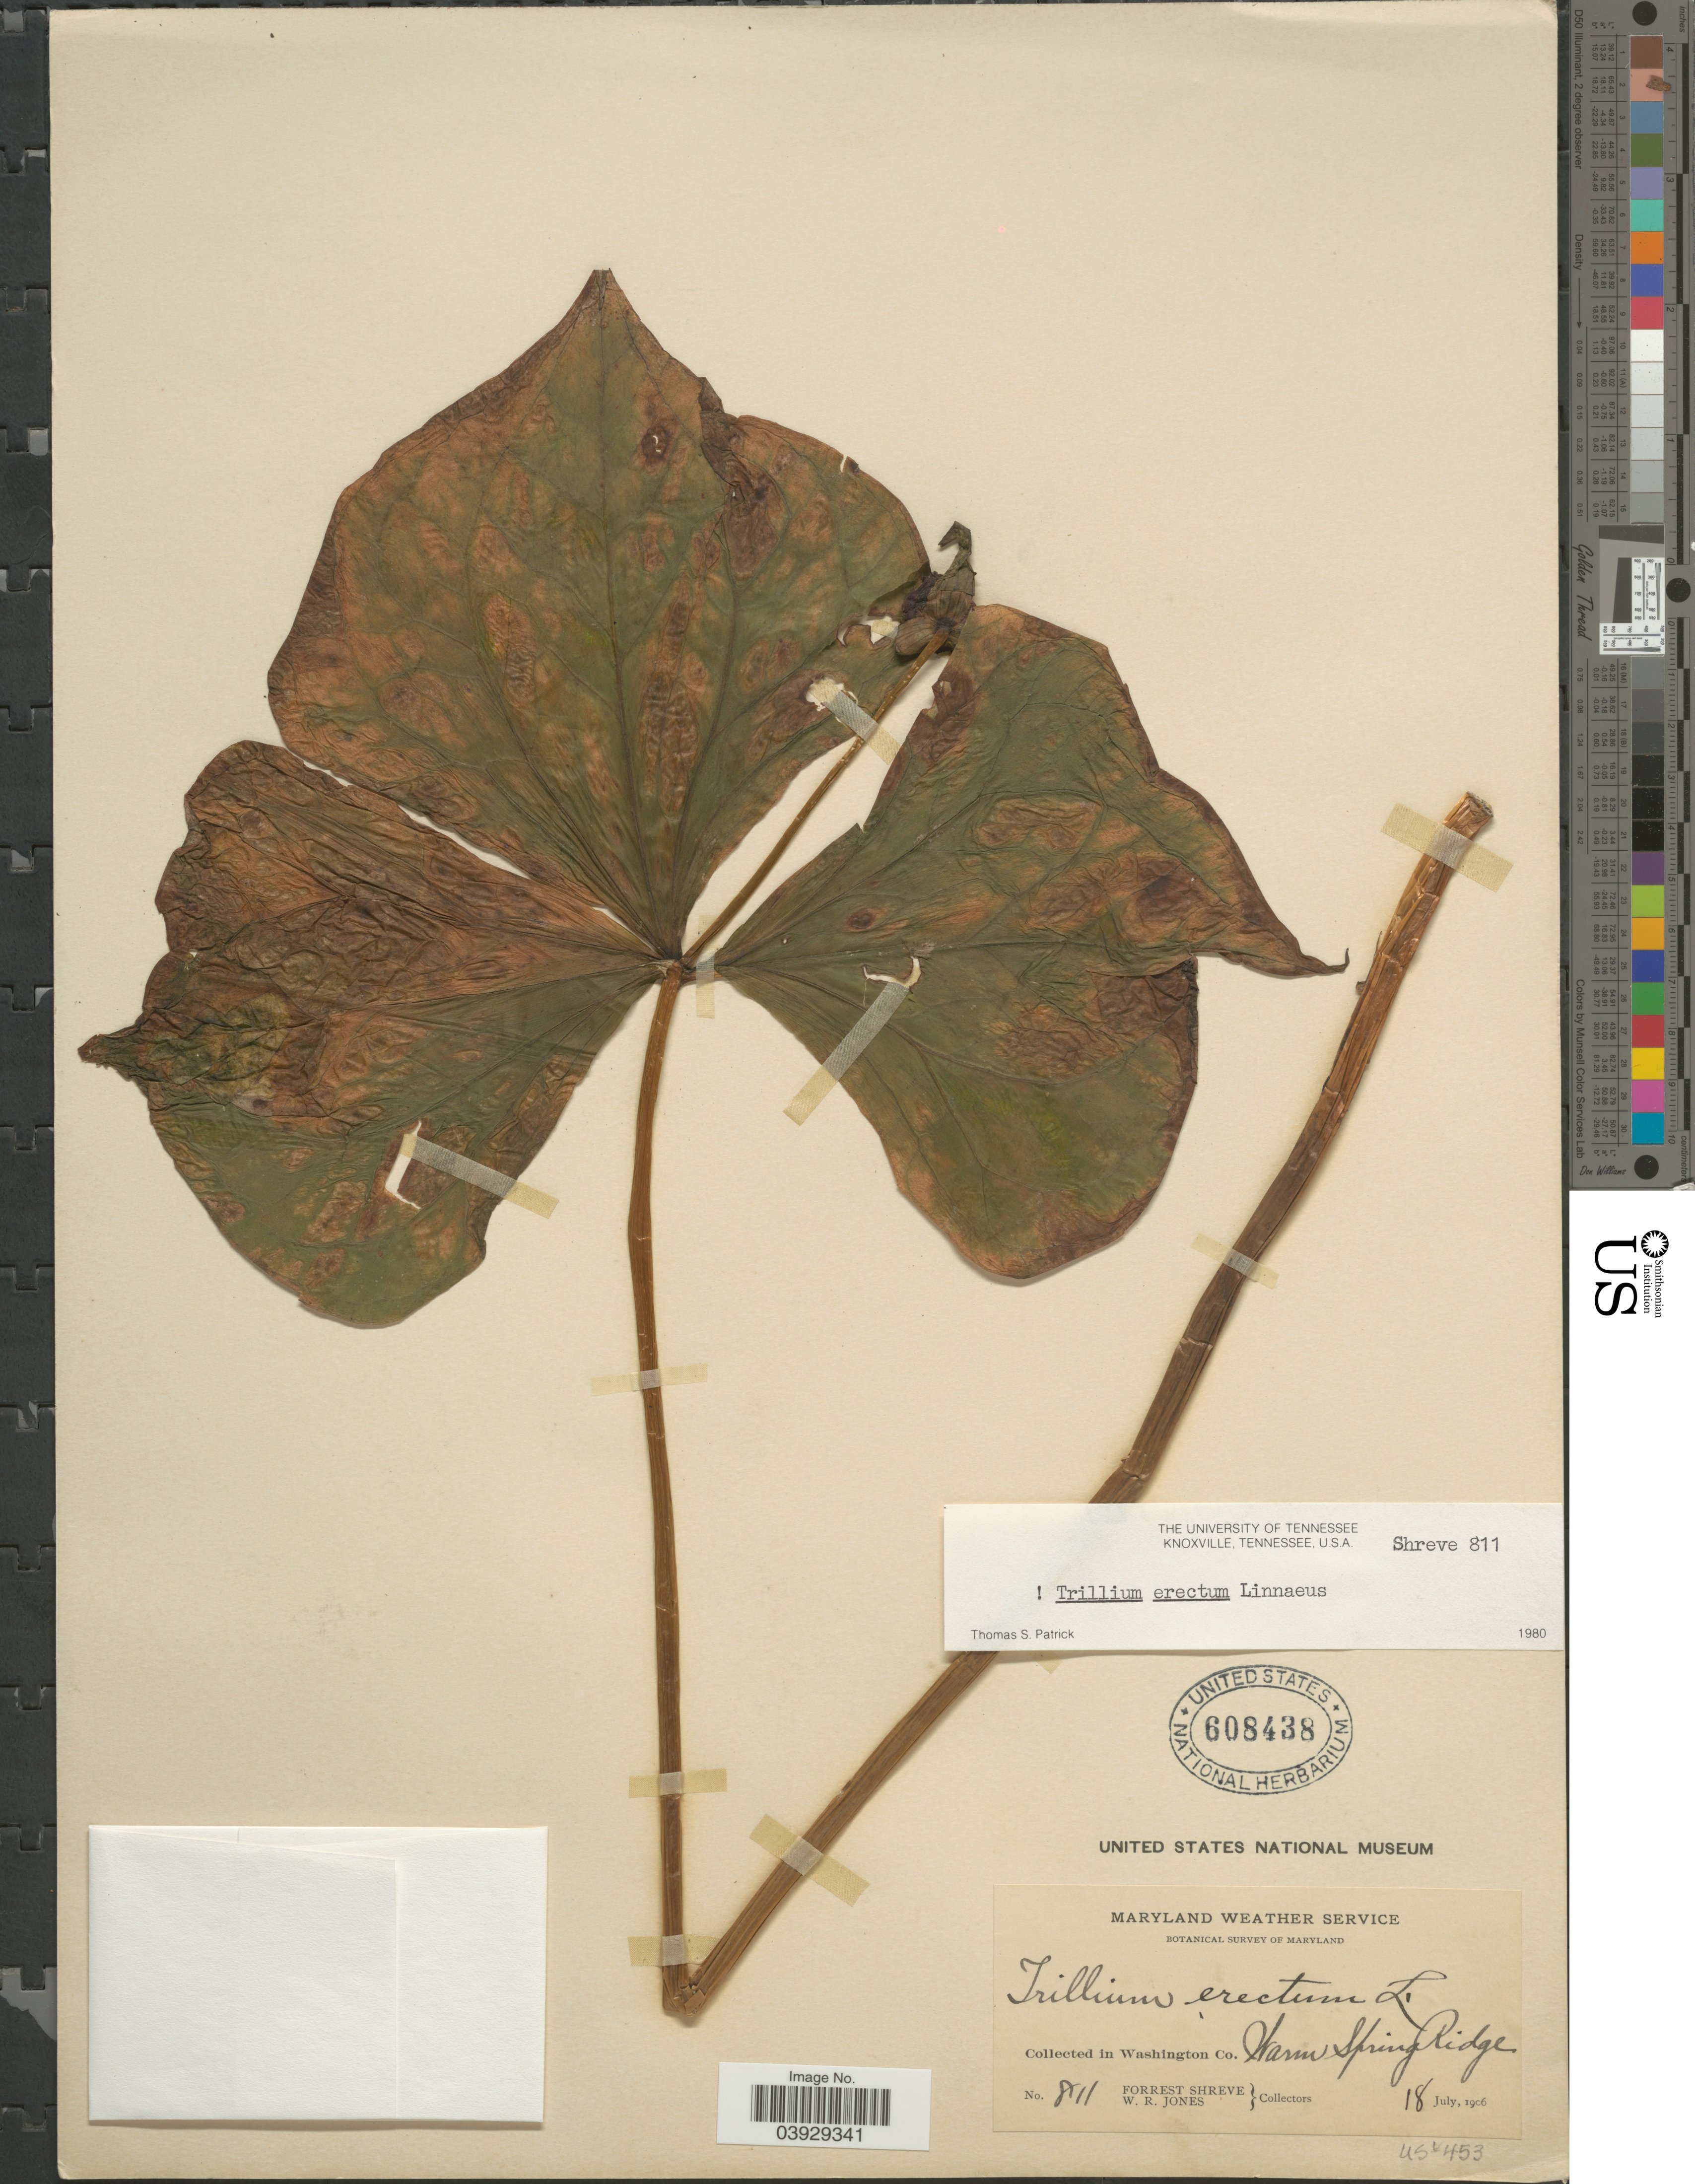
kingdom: Plantae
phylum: Tracheophyta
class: Liliopsida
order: Liliales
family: Melanthiaceae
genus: Trillium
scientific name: Trillium erectum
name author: L.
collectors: F. Shreve & W. R. Jones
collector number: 811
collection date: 1906-07-18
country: United States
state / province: Maryland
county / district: Washington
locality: Washington Co. Warm Spring Ridge.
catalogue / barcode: US 608438